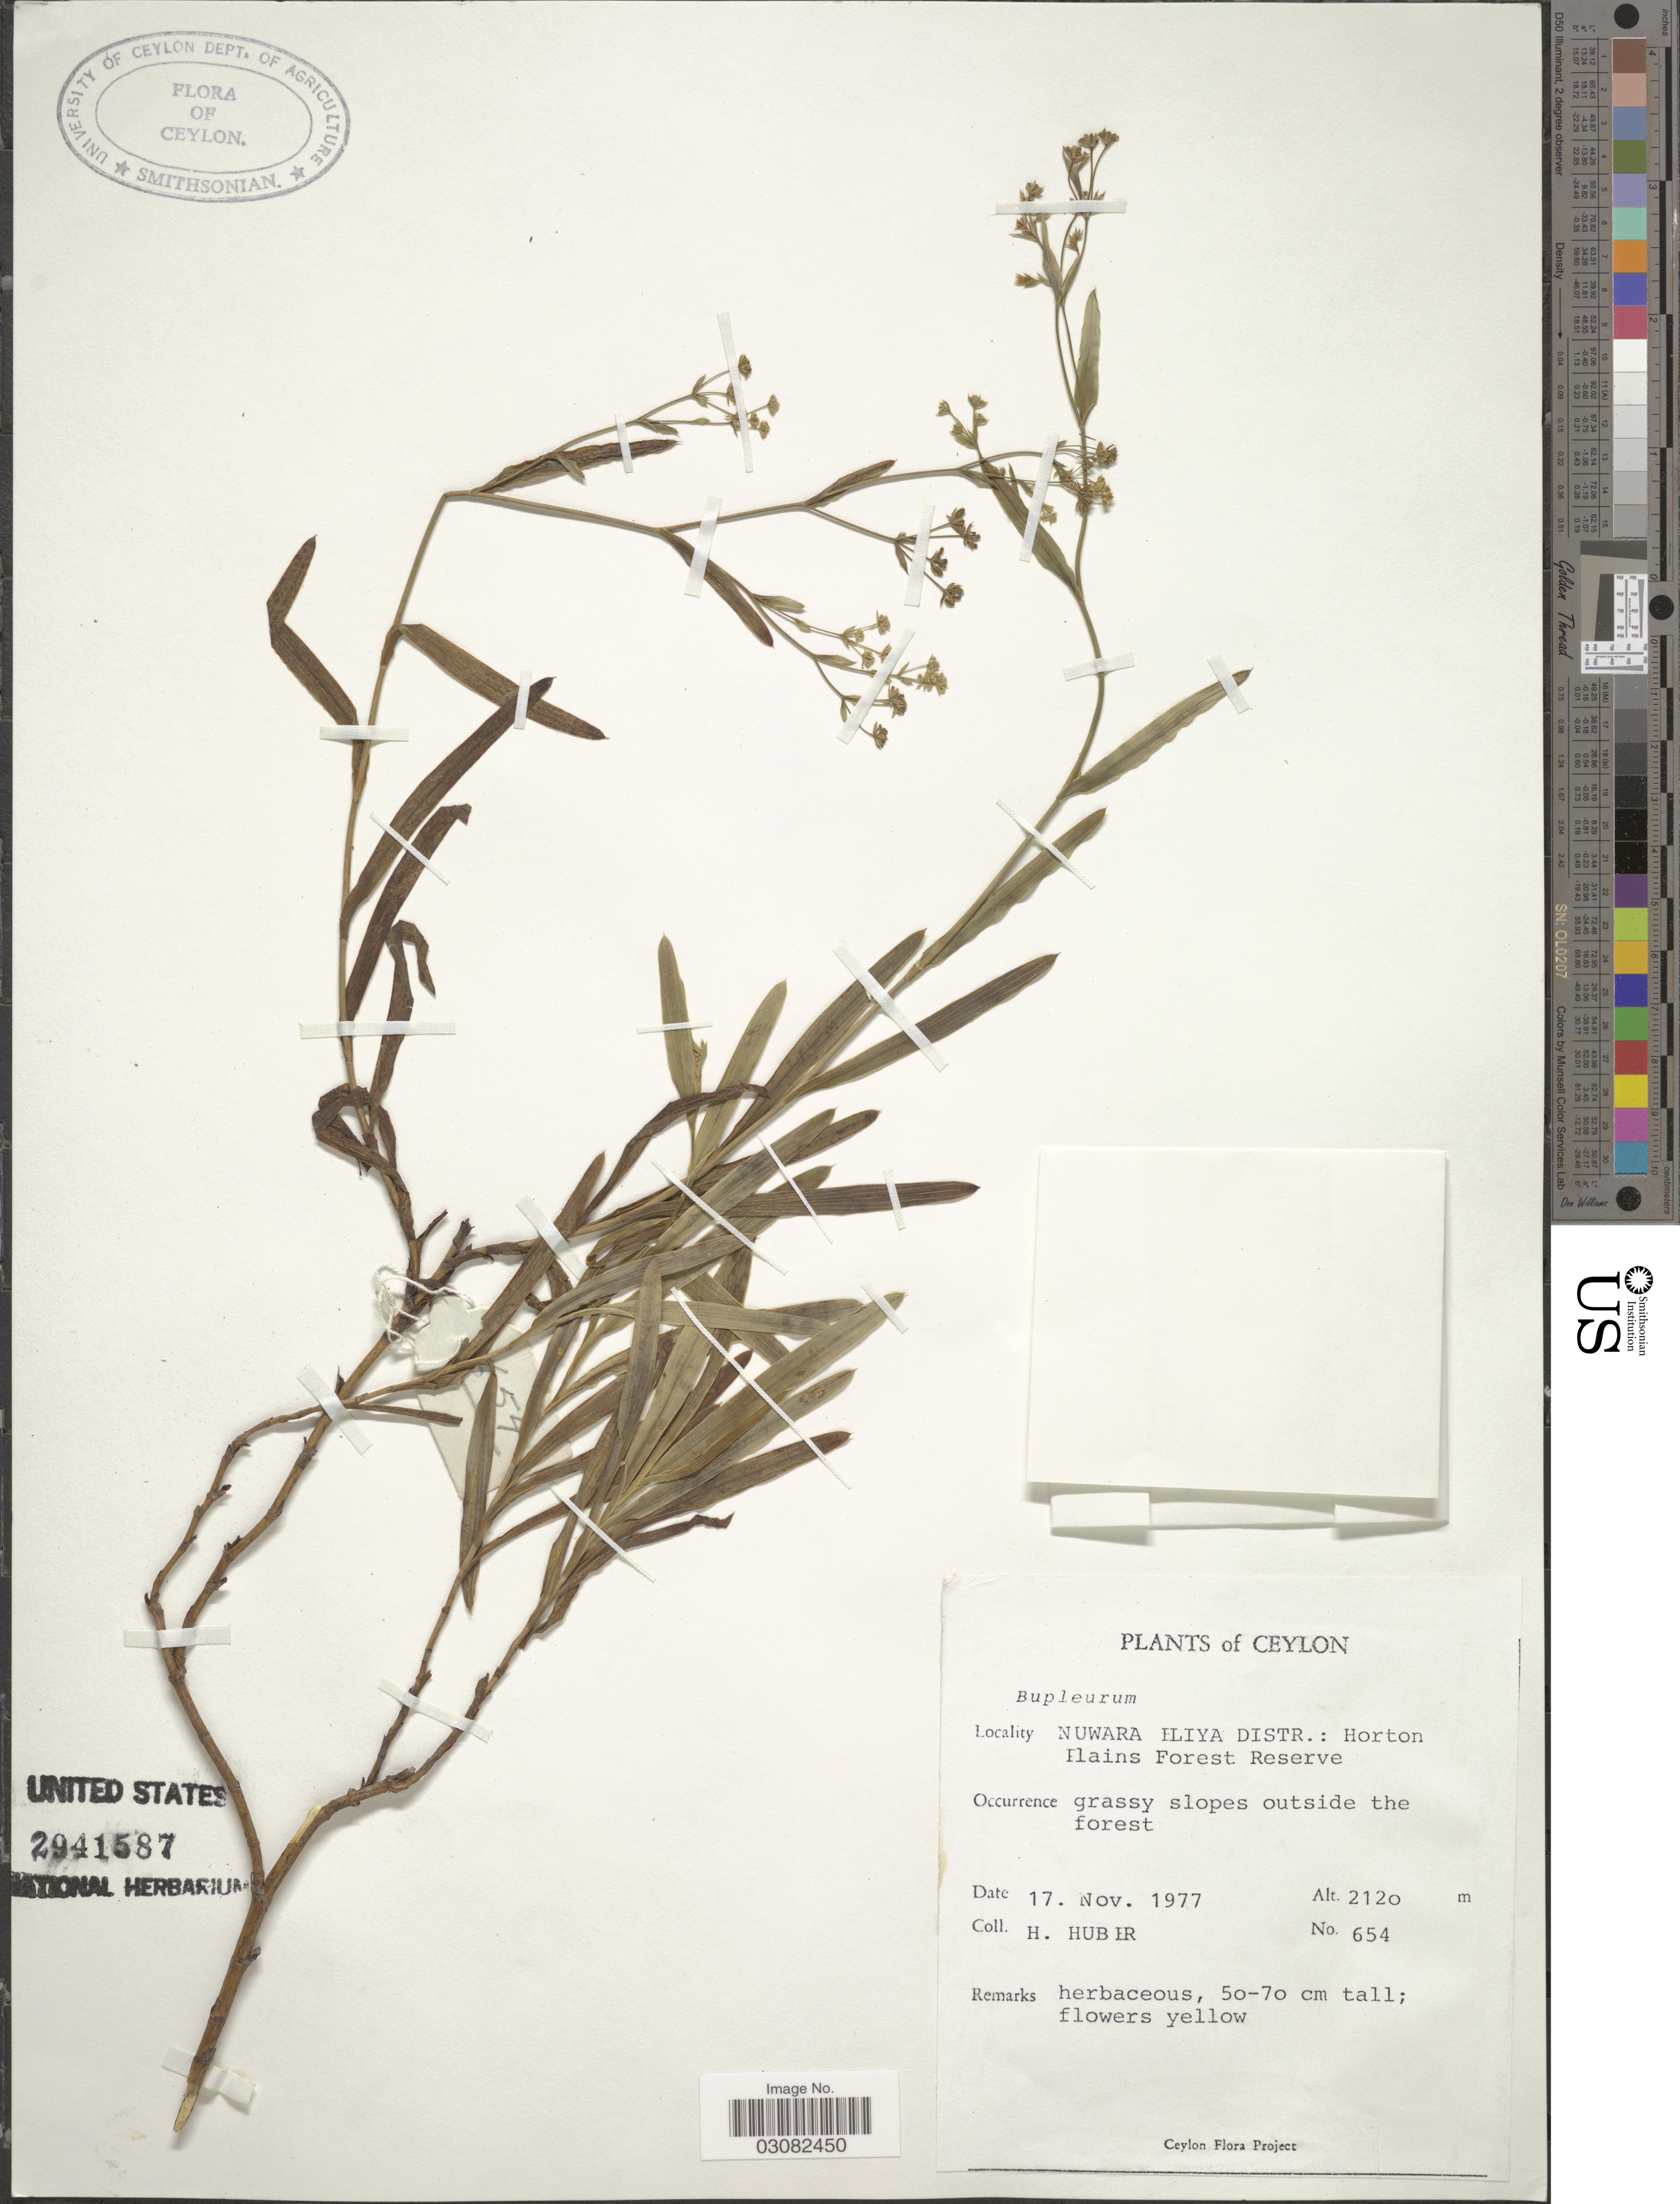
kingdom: Plantae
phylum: Tracheophyta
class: Magnoliopsida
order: Apiales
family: Apiaceae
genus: Bupleurum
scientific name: Bupleurum sp.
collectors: H. Huber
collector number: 654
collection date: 1977-11-17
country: Sri Lanka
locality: Ceylon. Nuwara Iliya Distr.: Horton Plains Forest Reserve, grassy slopes outside the forest.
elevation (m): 2120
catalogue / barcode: US 2941587